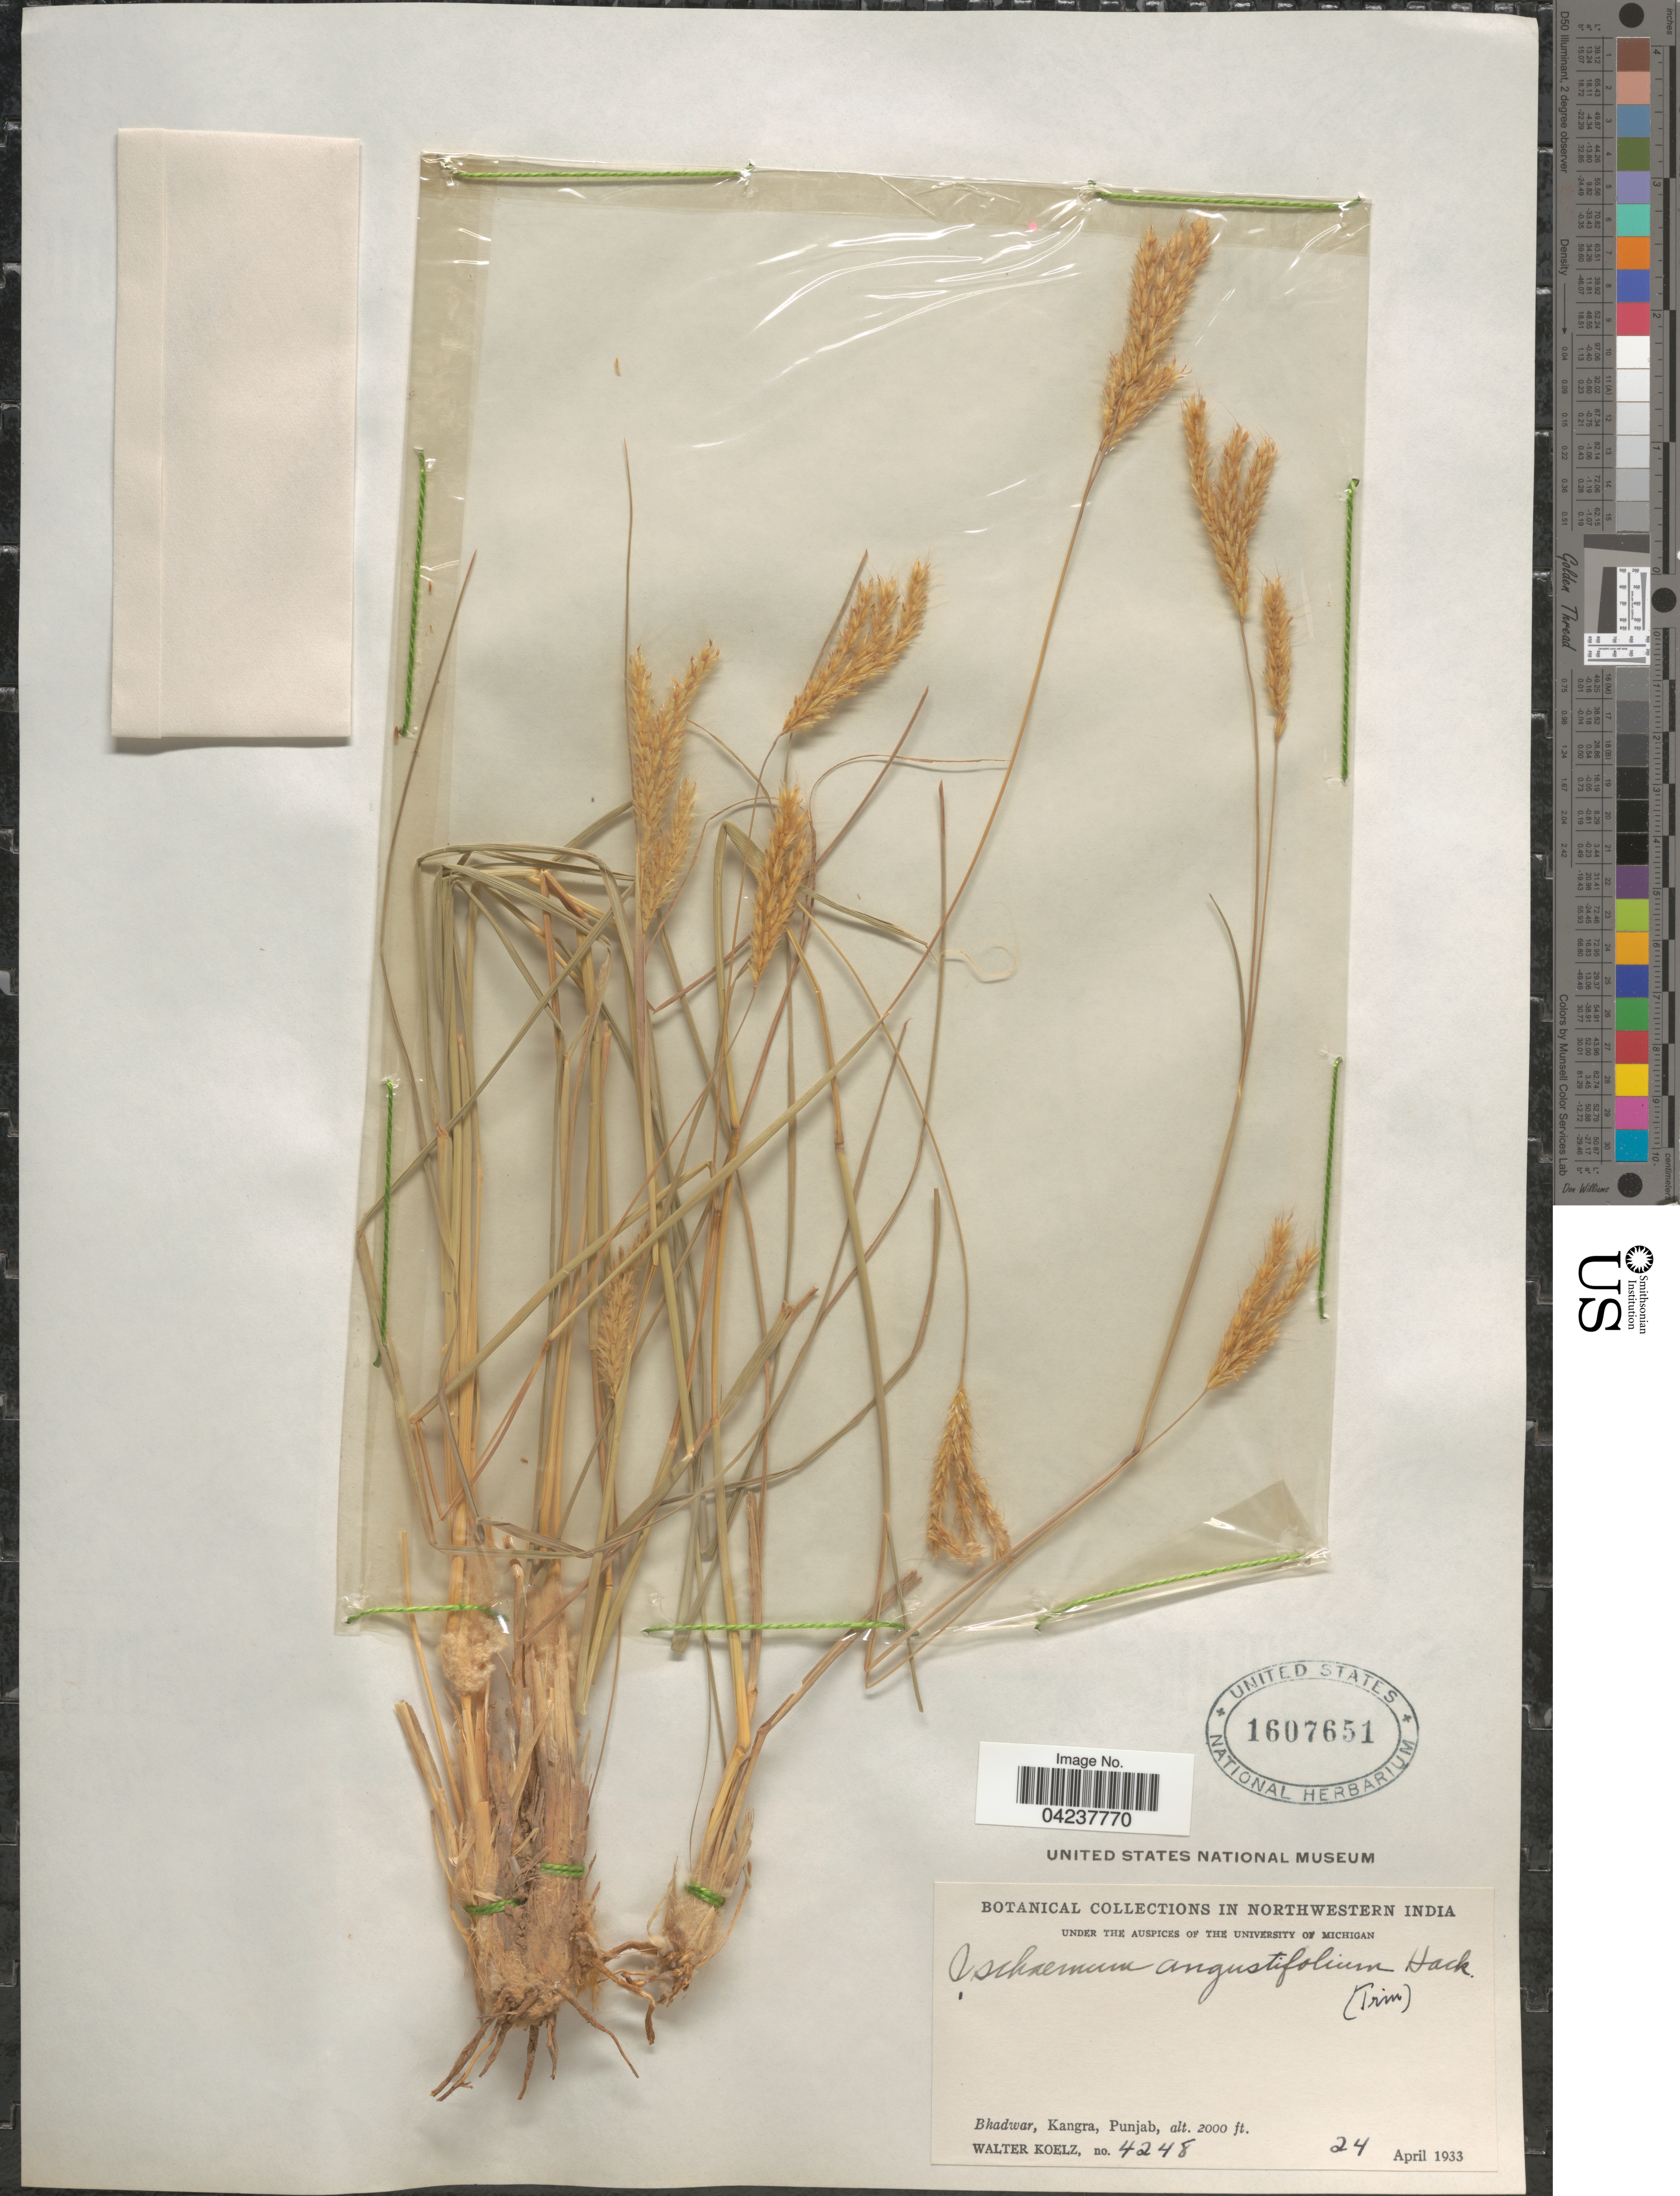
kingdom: Plantae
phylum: Tracheophyta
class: Liliopsida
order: Poales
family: Poaceae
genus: Eulaliopsis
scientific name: Eulaliopsis binata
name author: (Retz.) C. E. Hubb.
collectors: W. N. Koelz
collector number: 4248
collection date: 1933-04-24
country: India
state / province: Punjab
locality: Northwestern India. Bhadwar, Kangra.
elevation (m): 610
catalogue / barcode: US 1607651